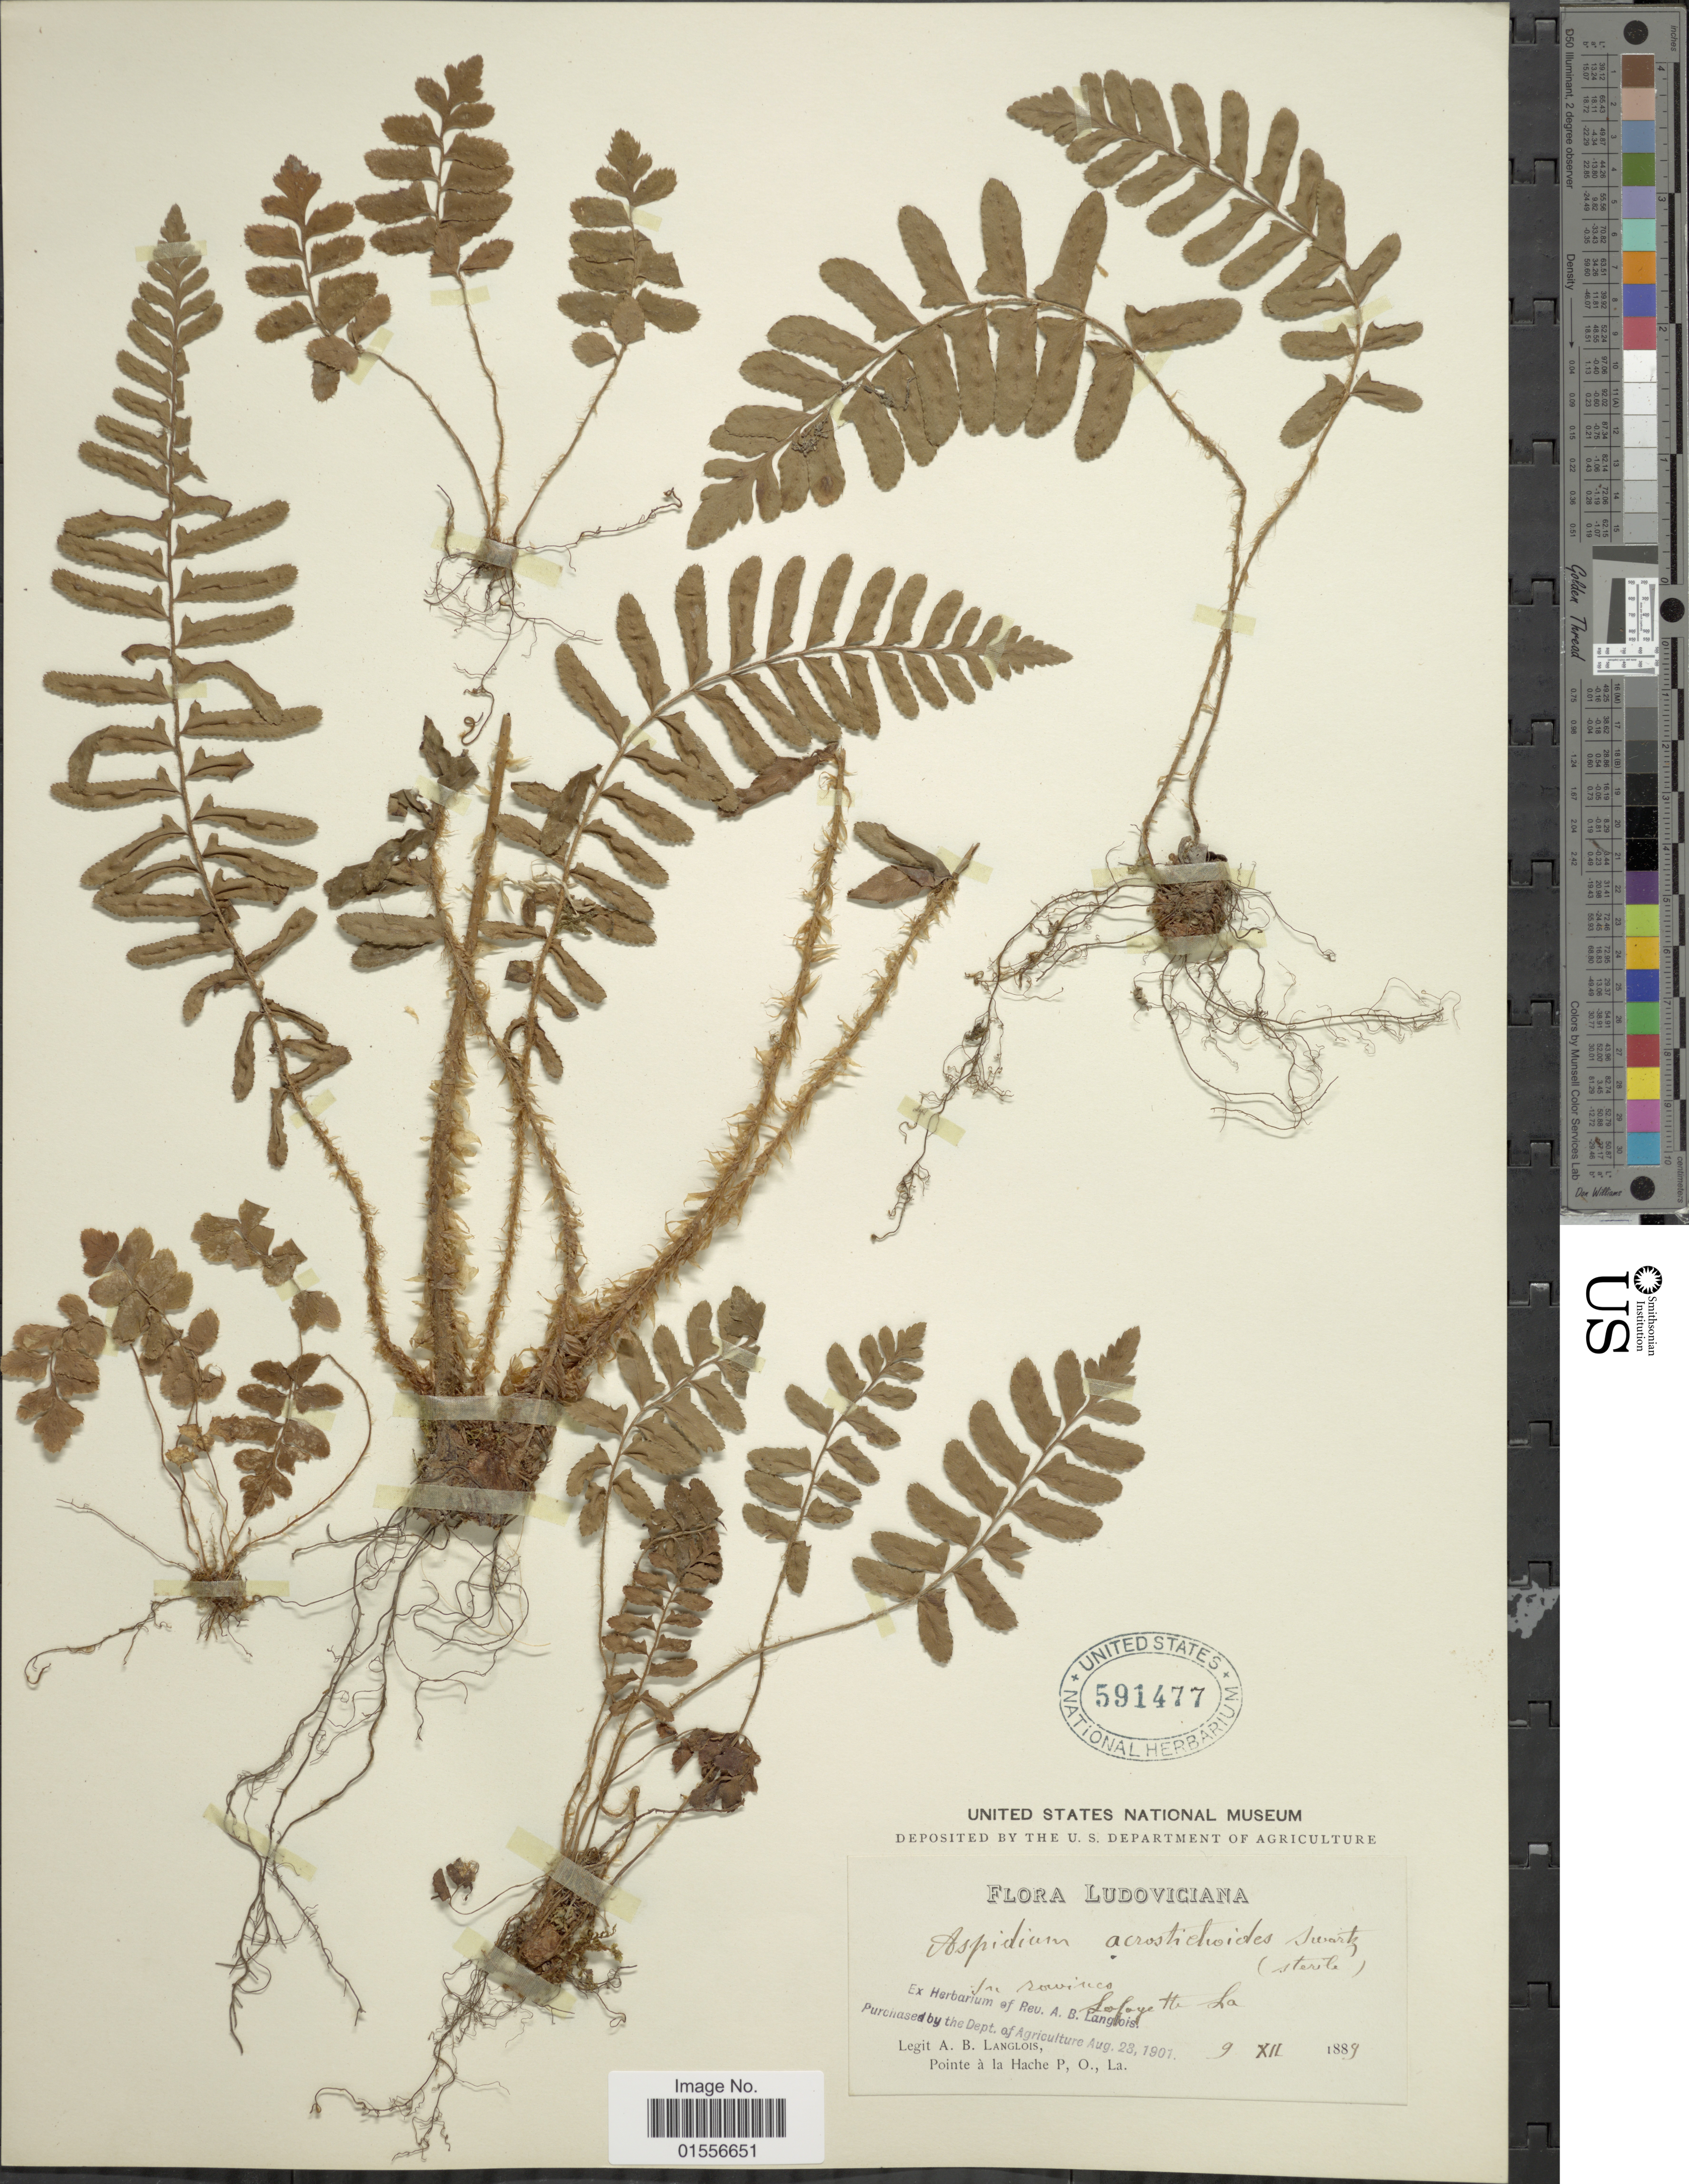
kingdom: Plantae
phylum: Tracheophyta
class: Polypodiopsida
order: Polypodiales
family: Dryopteridaceae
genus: Polystichum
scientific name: Polystichum acrostichoides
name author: (Michx.) Schott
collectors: A. Langlois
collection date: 1889-12-09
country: United States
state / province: Louisiana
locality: In ravines, Lafayette La,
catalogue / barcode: US 591477